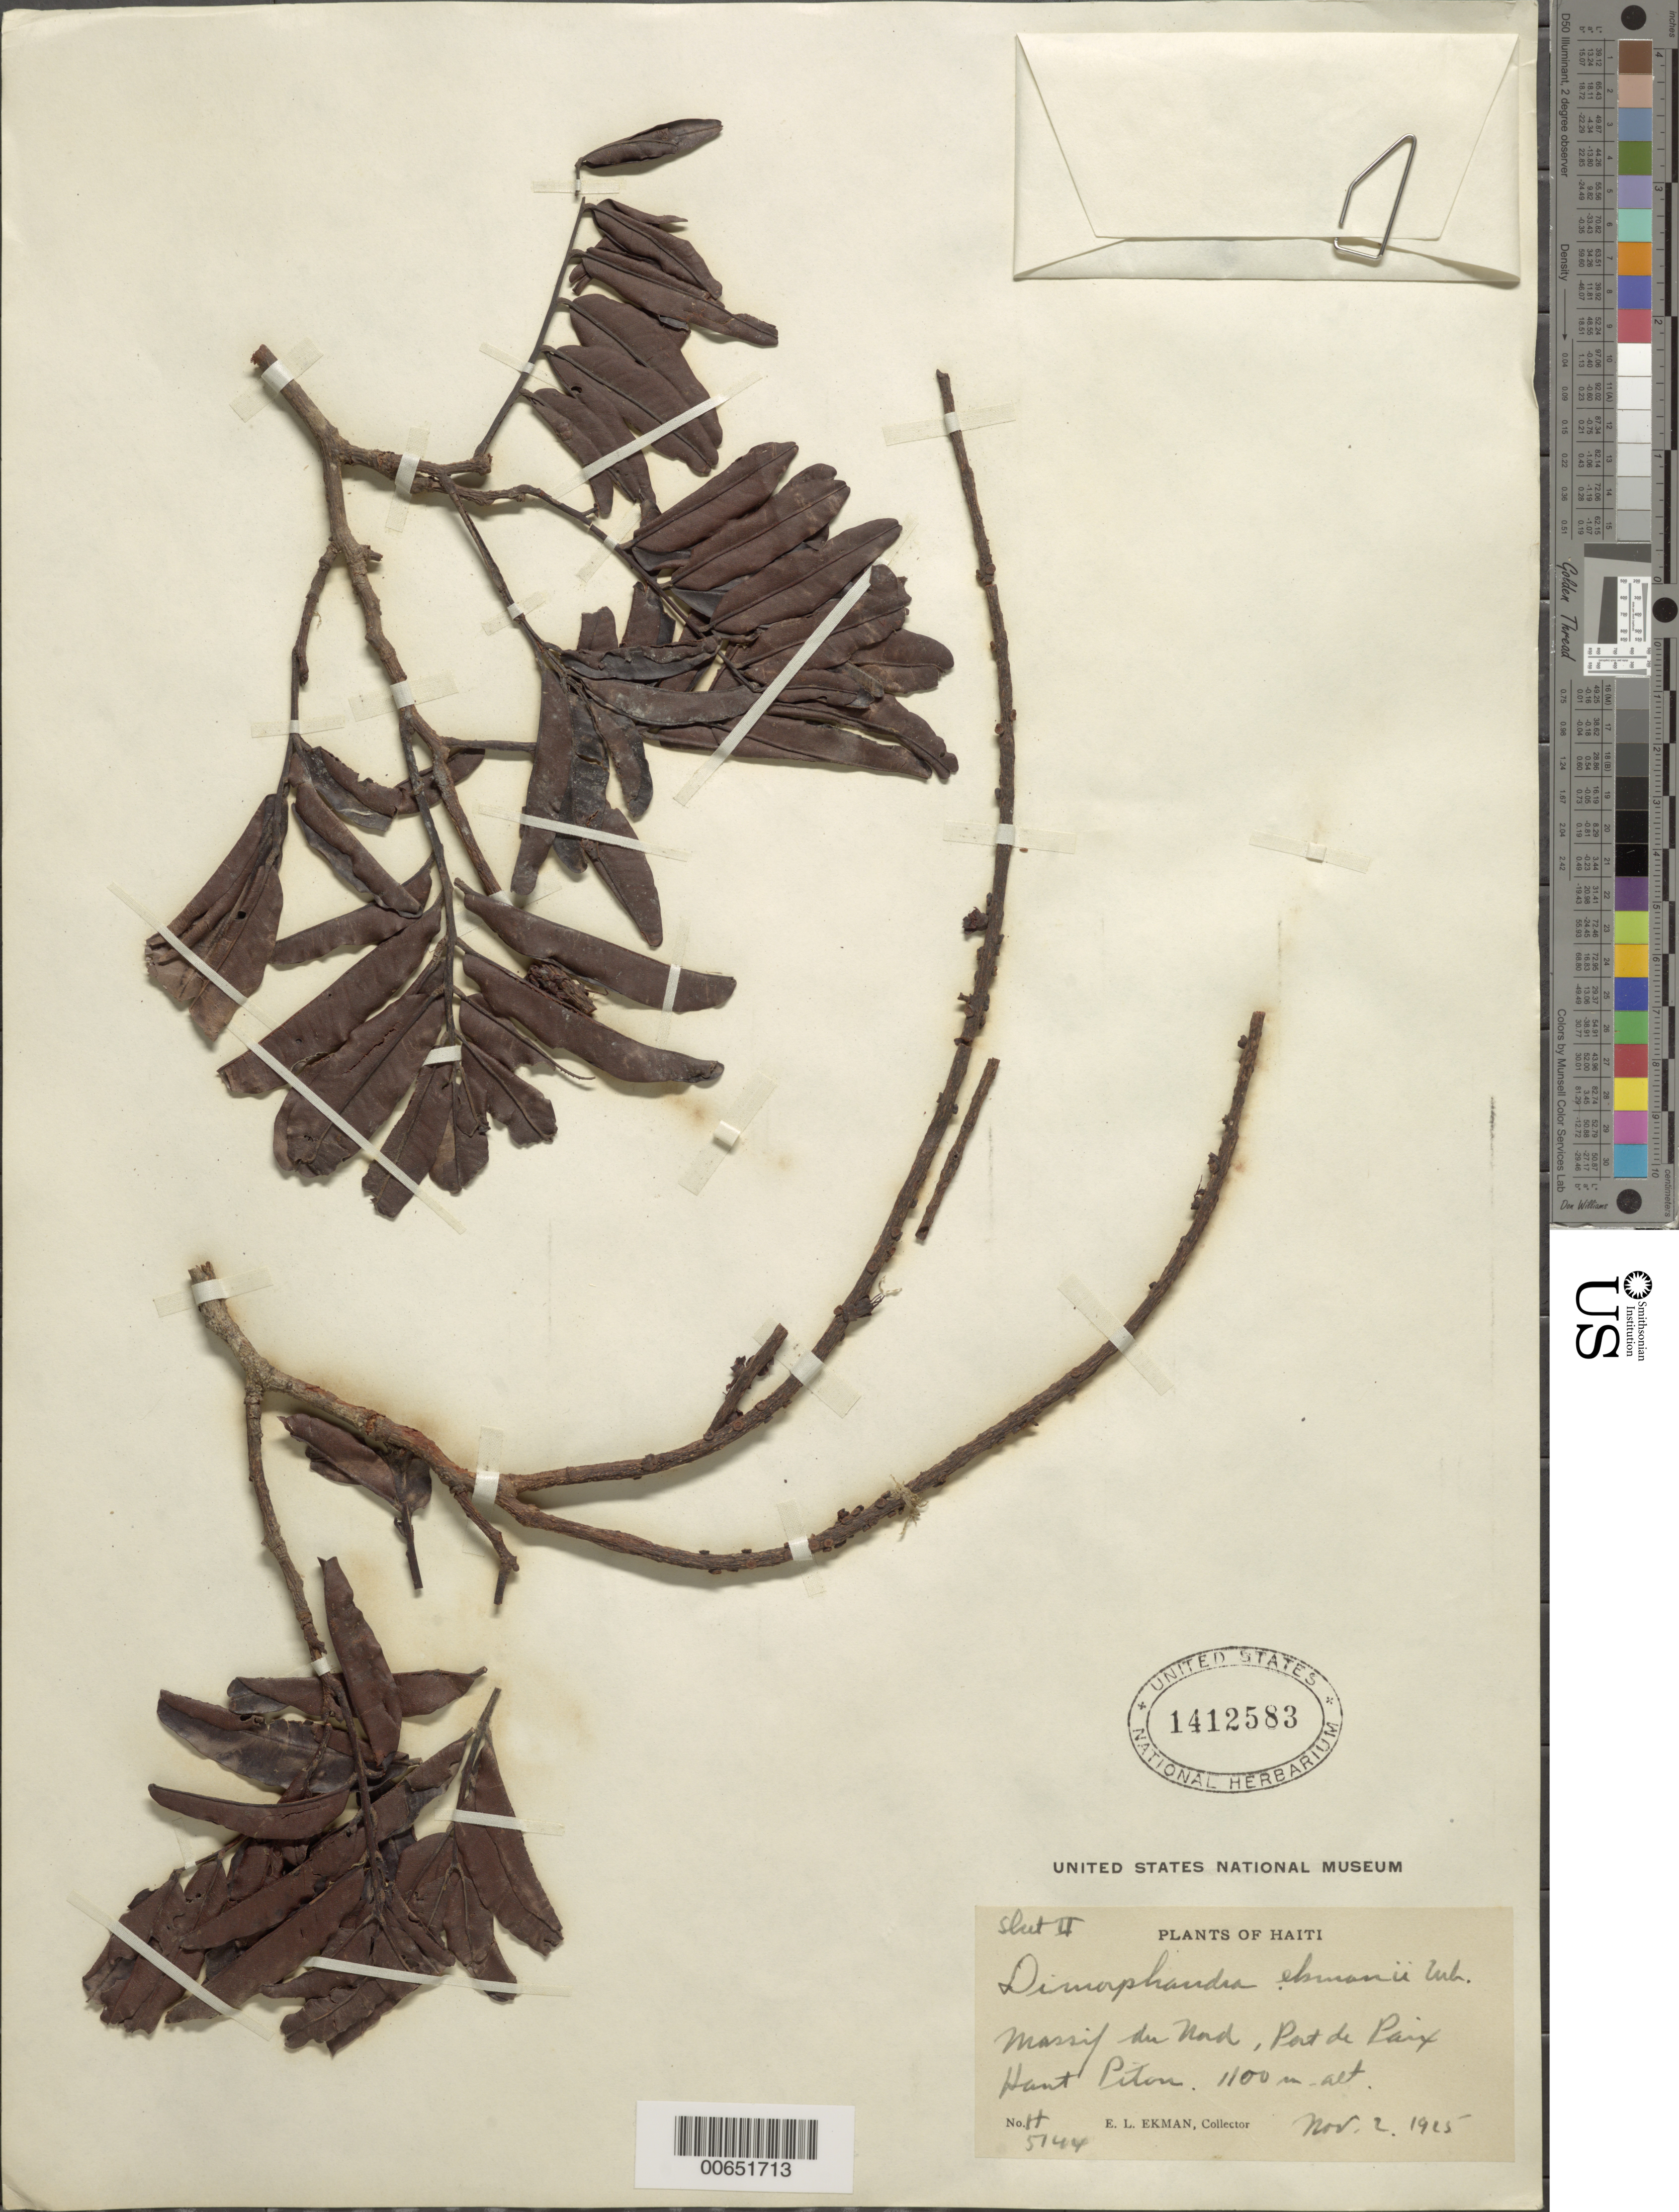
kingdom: Plantae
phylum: Tracheophyta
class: Magnoliopsida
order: Fabales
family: Fabaceae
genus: Mora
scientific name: Mora ekmanii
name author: (Urb.) Britton & Rose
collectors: E. L. Ekman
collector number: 5144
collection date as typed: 02 Nov 1925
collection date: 1925-11-02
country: Haiti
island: Greater Antilles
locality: Manif di Nort, Port-de-Paix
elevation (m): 1100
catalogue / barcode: US 1412583